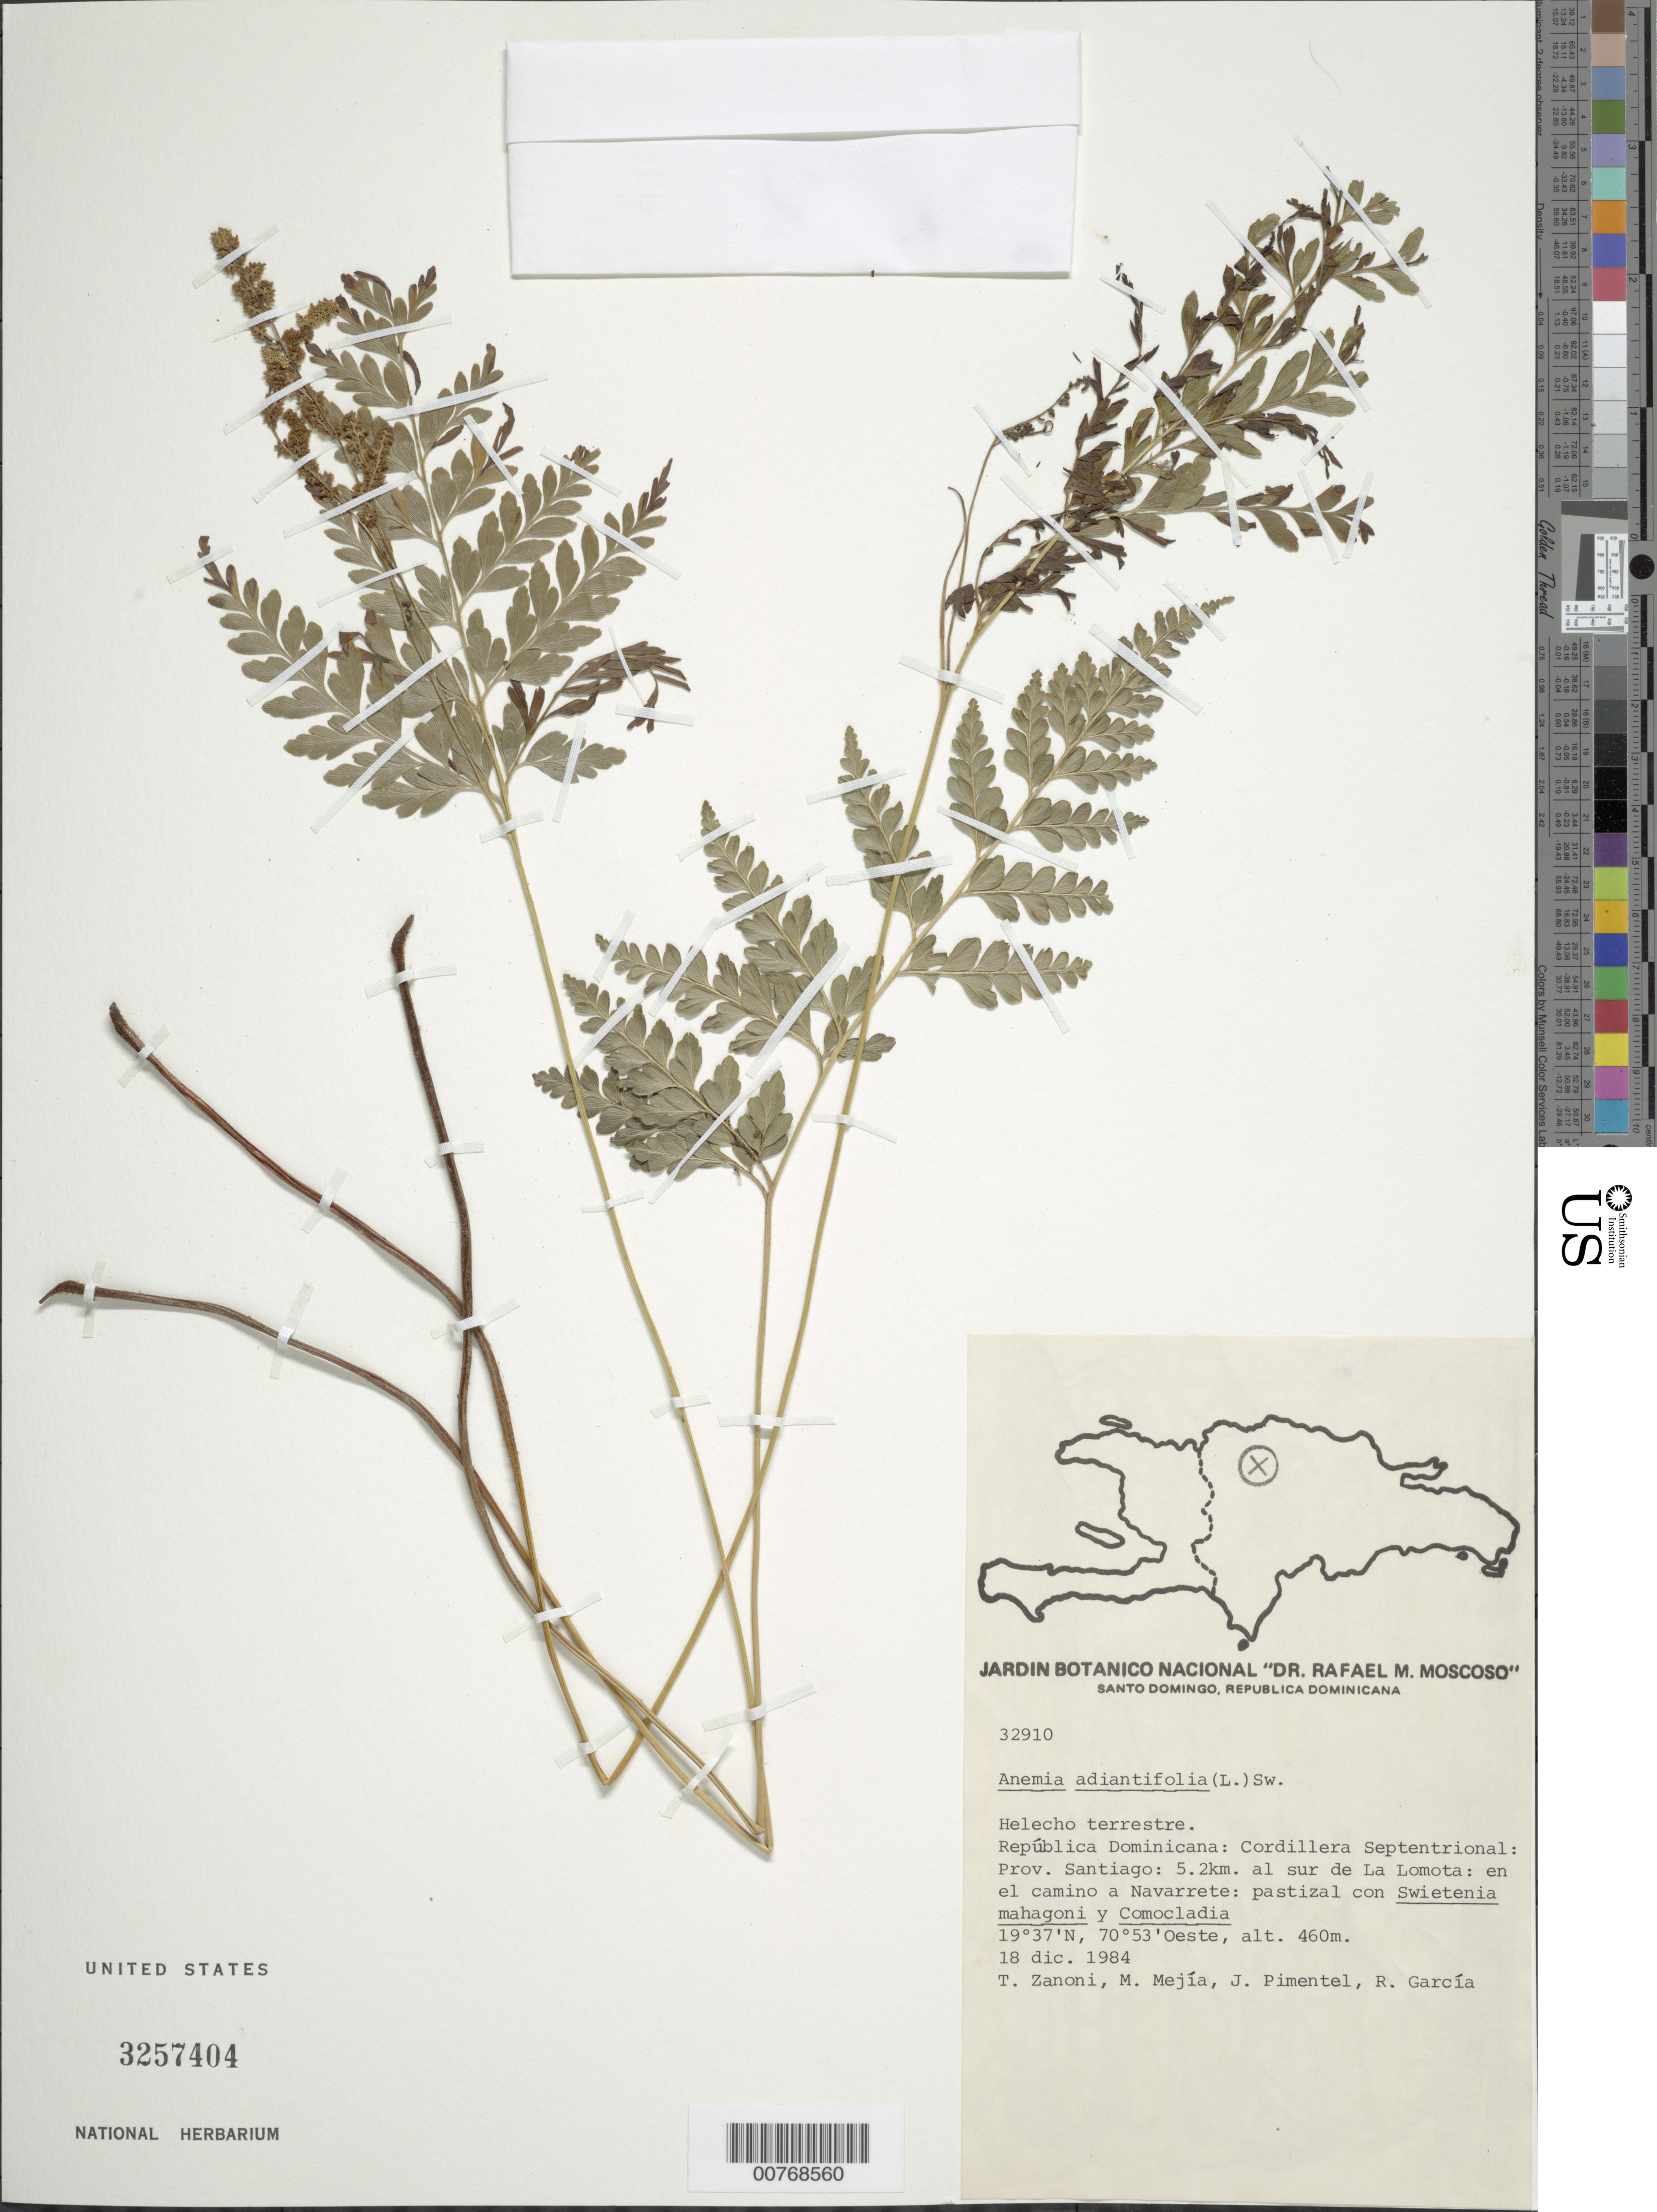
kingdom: Plantae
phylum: Tracheophyta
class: Polypodiopsida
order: Schizaeales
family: Anemiaceae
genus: Anemia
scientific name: Anemia adiantifolia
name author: (L.) Sw.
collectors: T. A. Zanoni, M. Mejia, J. Pimentel & R. G. García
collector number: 32910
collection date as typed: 18 Mar 1984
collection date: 1984-03-18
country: Dominican Republic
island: Hispaniola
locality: Cordillera Septentrional, Provincia Santiago, 5.2 km al S de La Lomota, en el camino a Navarrete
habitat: Pastizal con Swietenia mahagoni y Comocladia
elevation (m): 460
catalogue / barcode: US 3257404